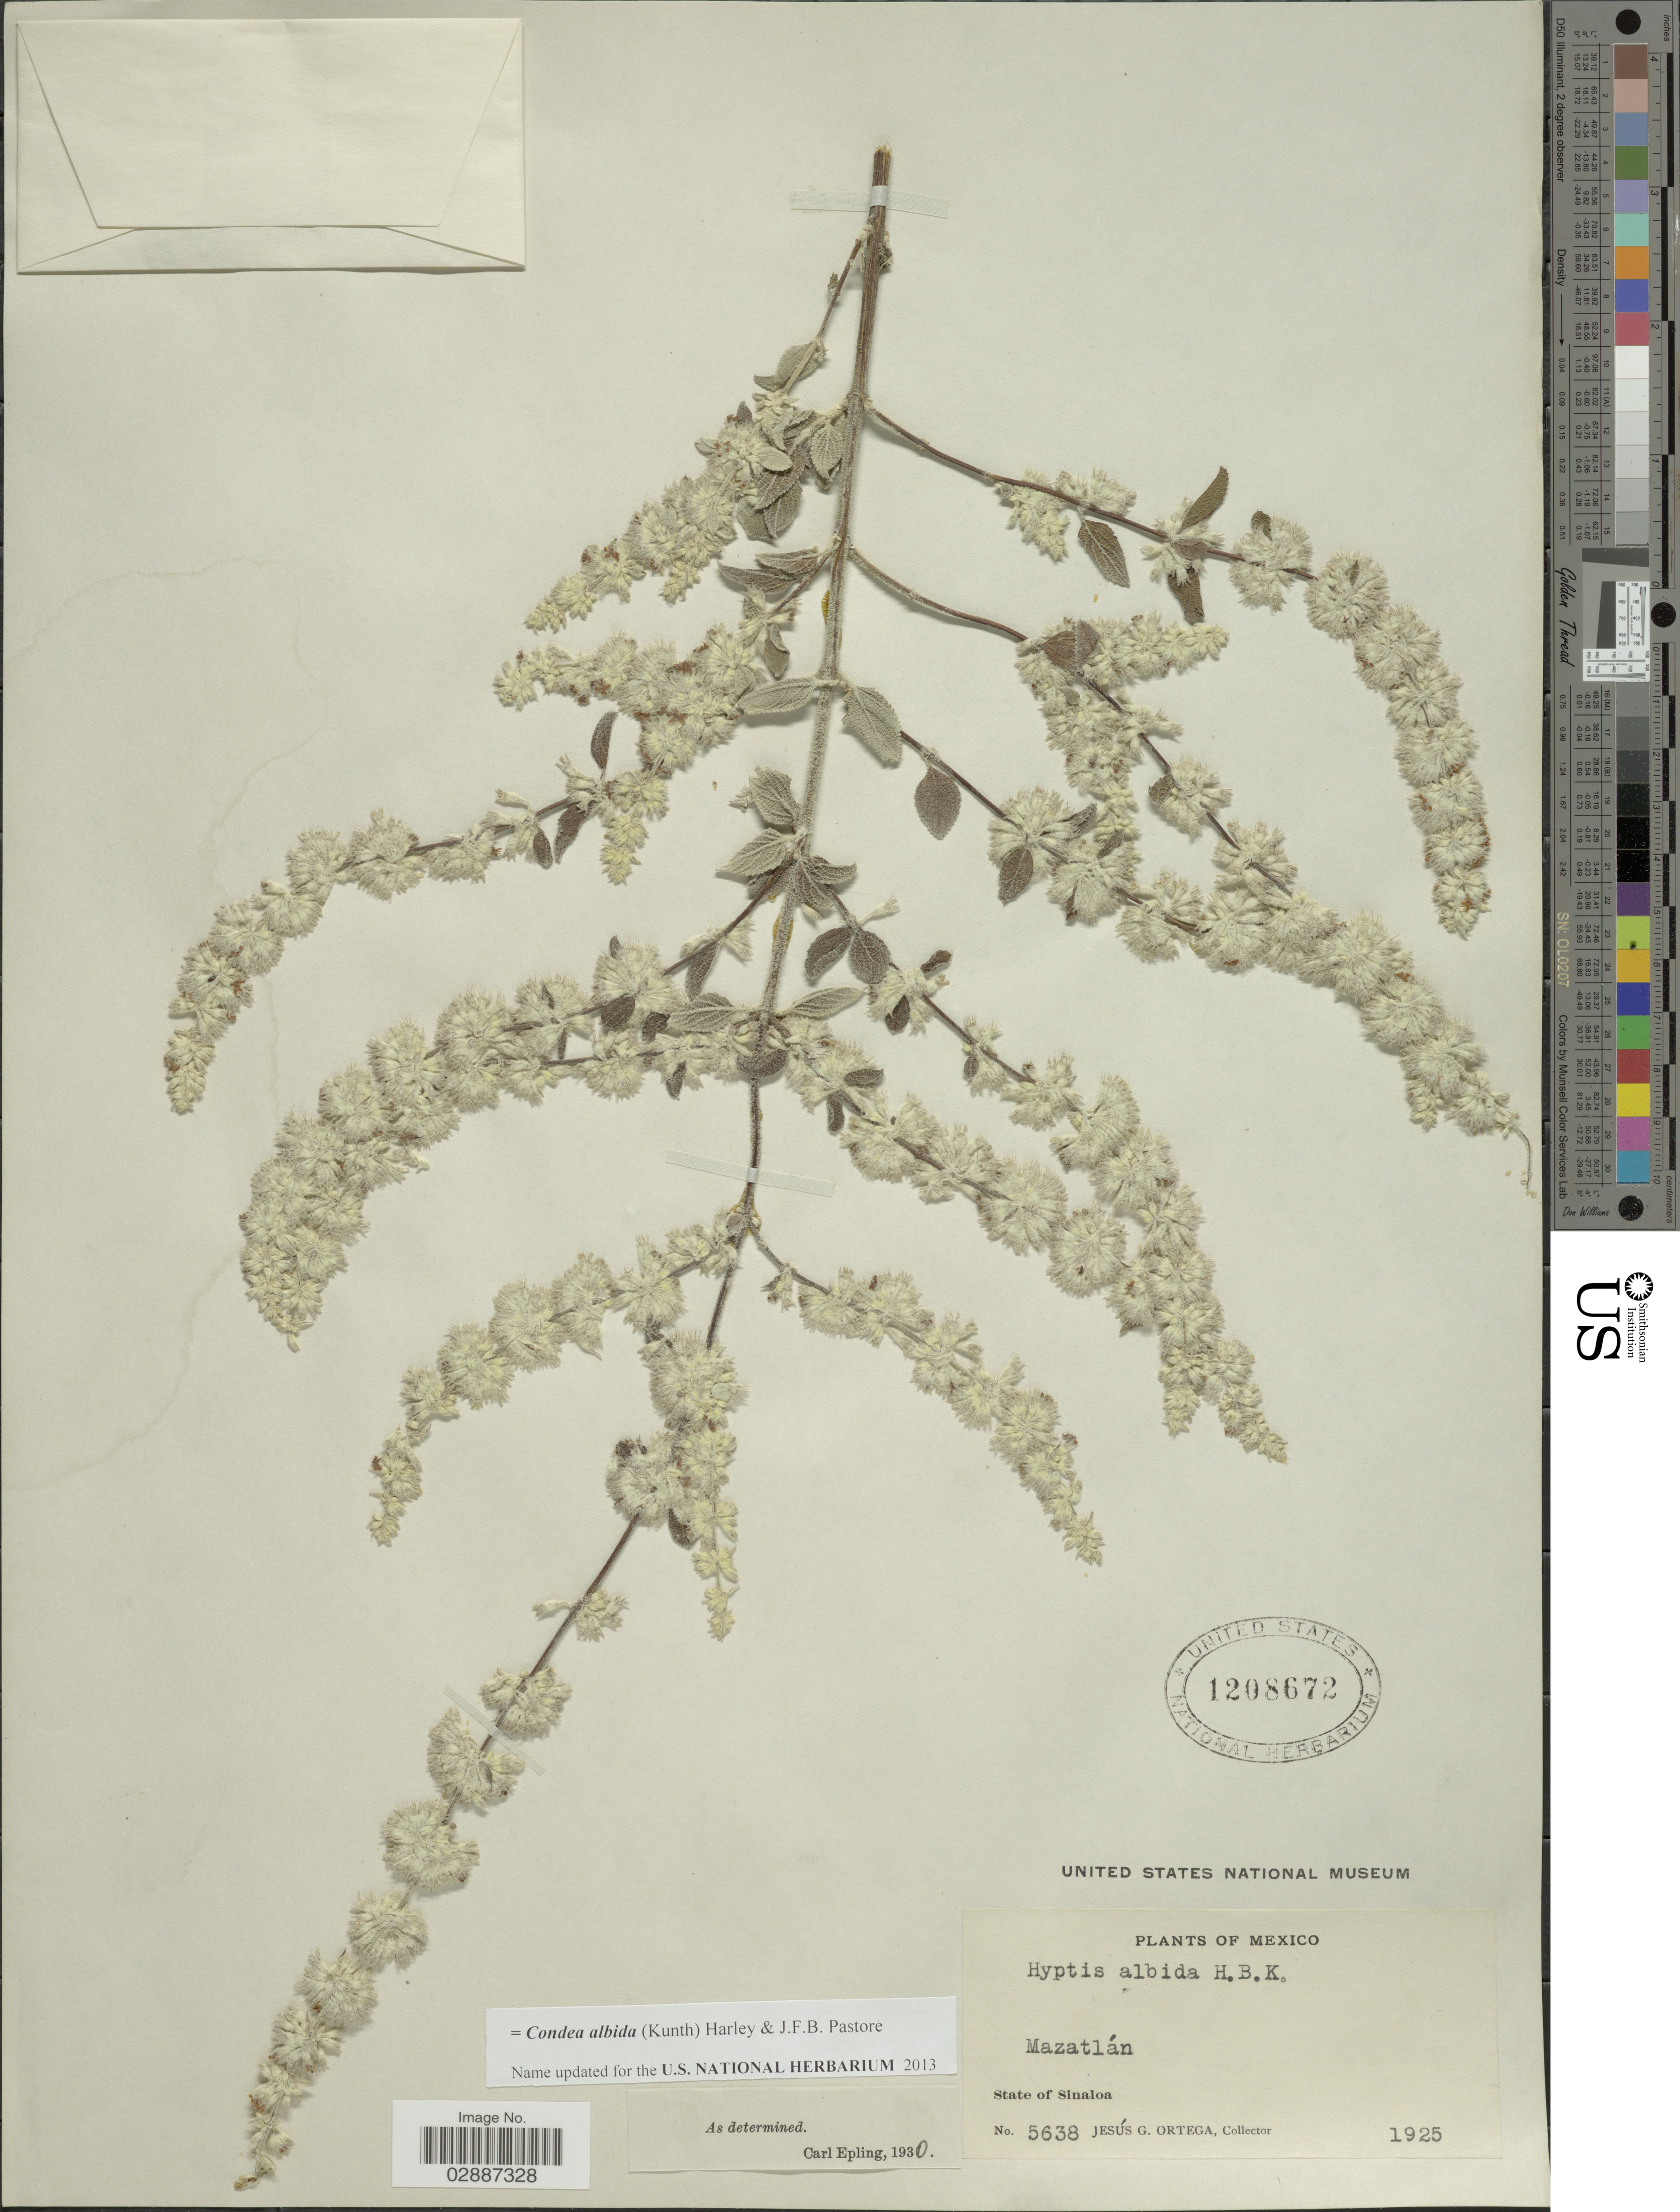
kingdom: Plantae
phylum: Tracheophyta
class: Magnoliopsida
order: Lamiales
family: Lamiaceae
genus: Condea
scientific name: Condea albida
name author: (Kunth) Harley & J.F.B. Pastore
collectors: J. Ortega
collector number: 5638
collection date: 1925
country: Mexico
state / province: Sinaloa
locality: Mazatlán.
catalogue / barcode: US 1208672